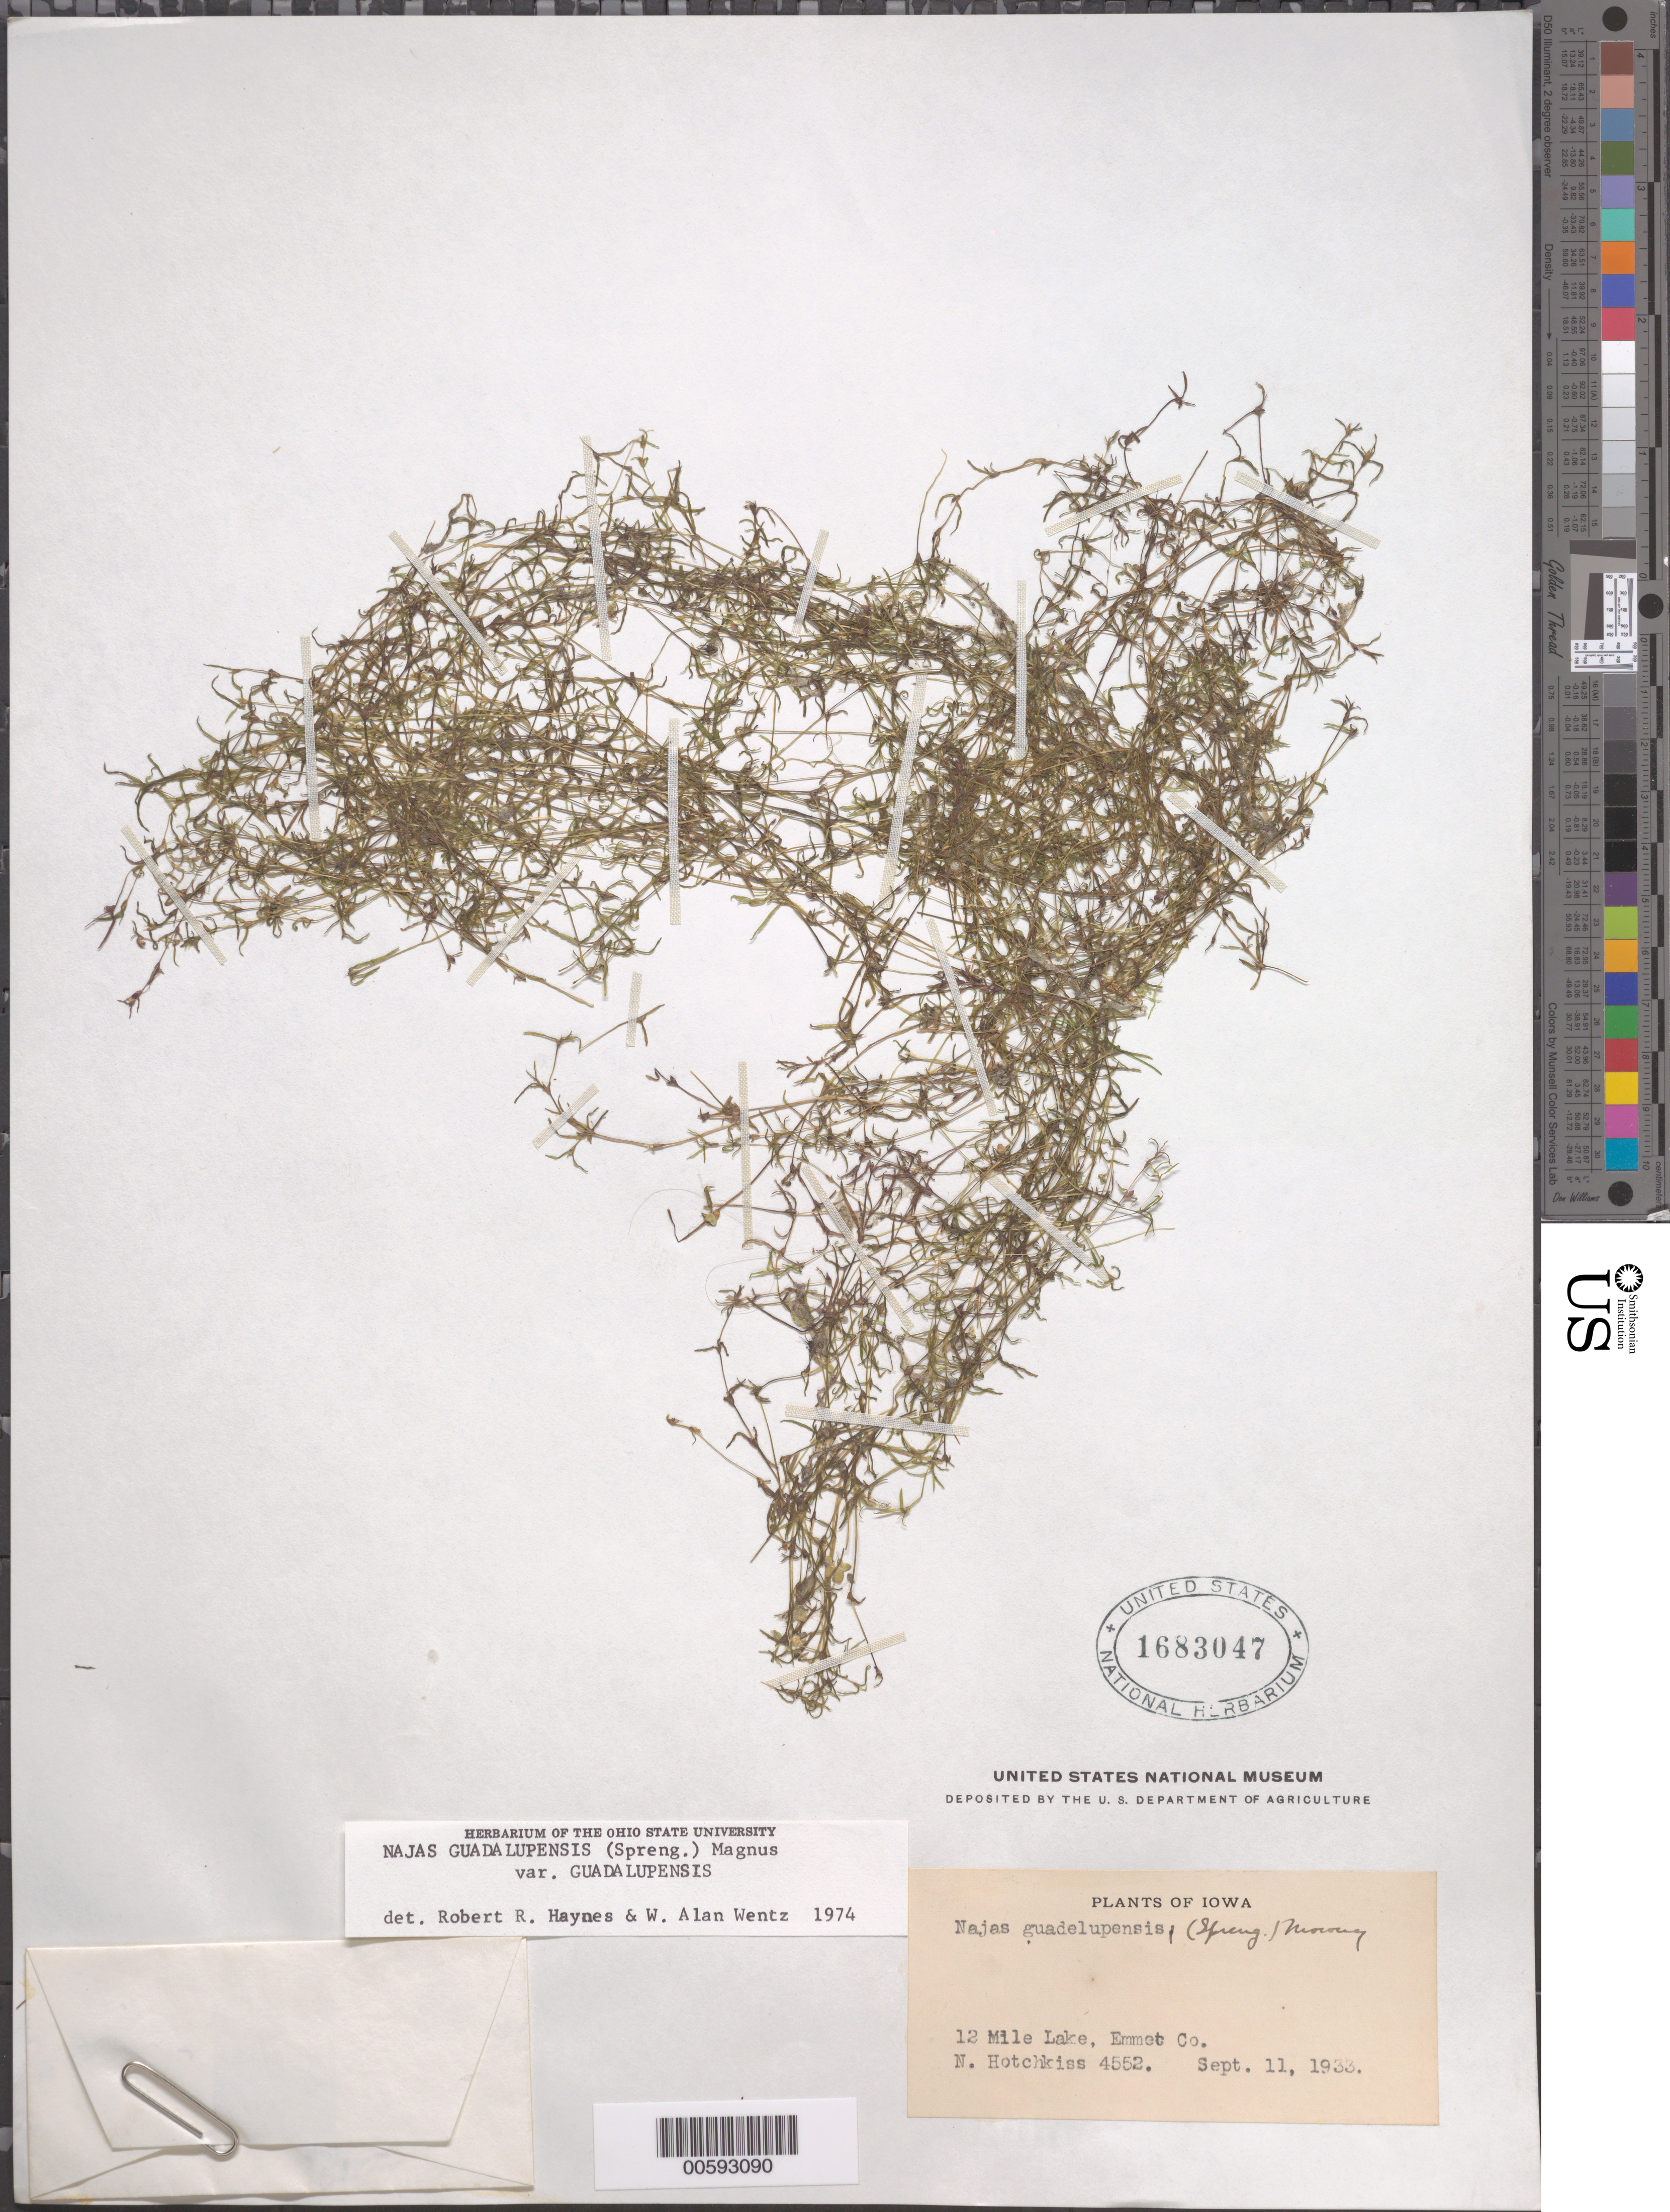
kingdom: Plantae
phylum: Tracheophyta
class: Liliopsida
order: Alismatales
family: Hydrocharitaceae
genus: Najas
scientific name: Najas guadalupensis var. guadalupensis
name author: (Spreng.) Magnus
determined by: Haynes, R. R.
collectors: N. Hotchkiss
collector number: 4552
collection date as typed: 11 Sep 1933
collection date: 1933-09-11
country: United States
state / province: Iowa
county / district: Emmet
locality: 12 Mile Lake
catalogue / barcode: US 1683047